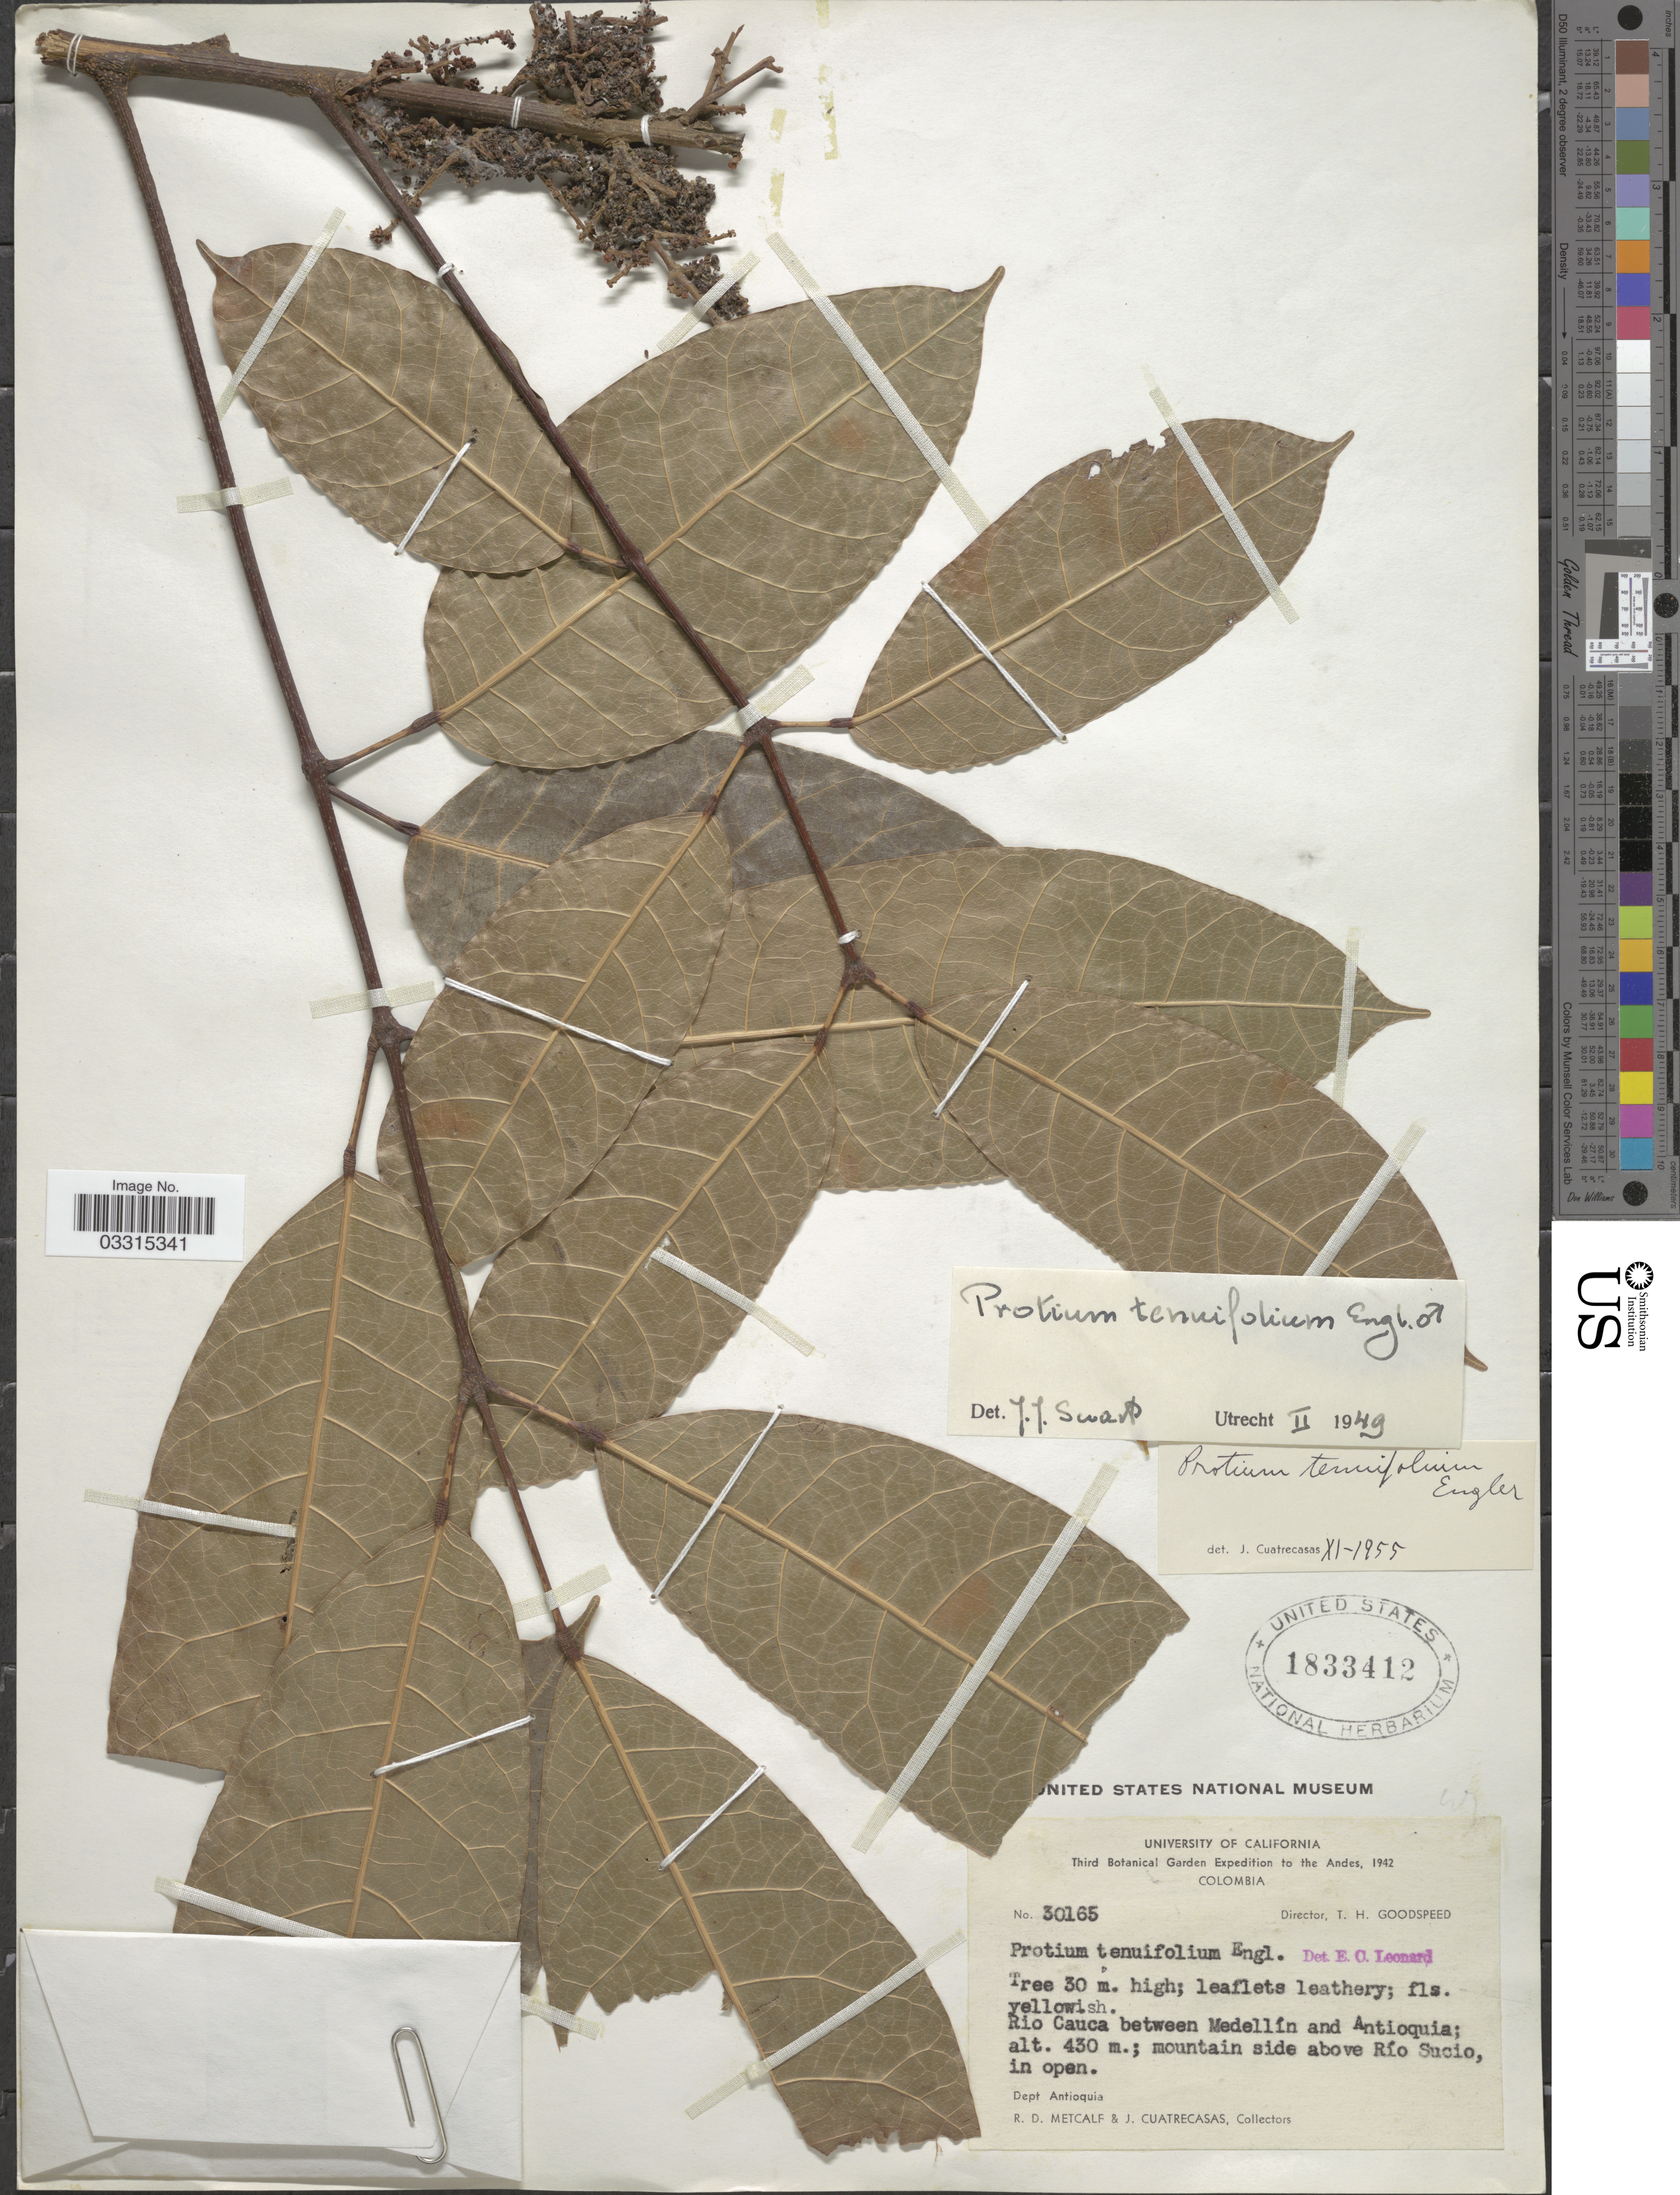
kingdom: Plantae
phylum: Tracheophyta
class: Magnoliopsida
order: Sapindales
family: Burseraceae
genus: Protium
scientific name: Protium tenuifolium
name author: (Engl.) Engl.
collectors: R. D. Metcalf & J. Cuatrecasas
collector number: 30165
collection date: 1942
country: Colombia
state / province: Antioquia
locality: The Andes. Rio Cauca between Medellín and Antioquia; mountain side above Río Sucio. Dept. Antioquia.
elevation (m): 430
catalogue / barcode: US 1833412